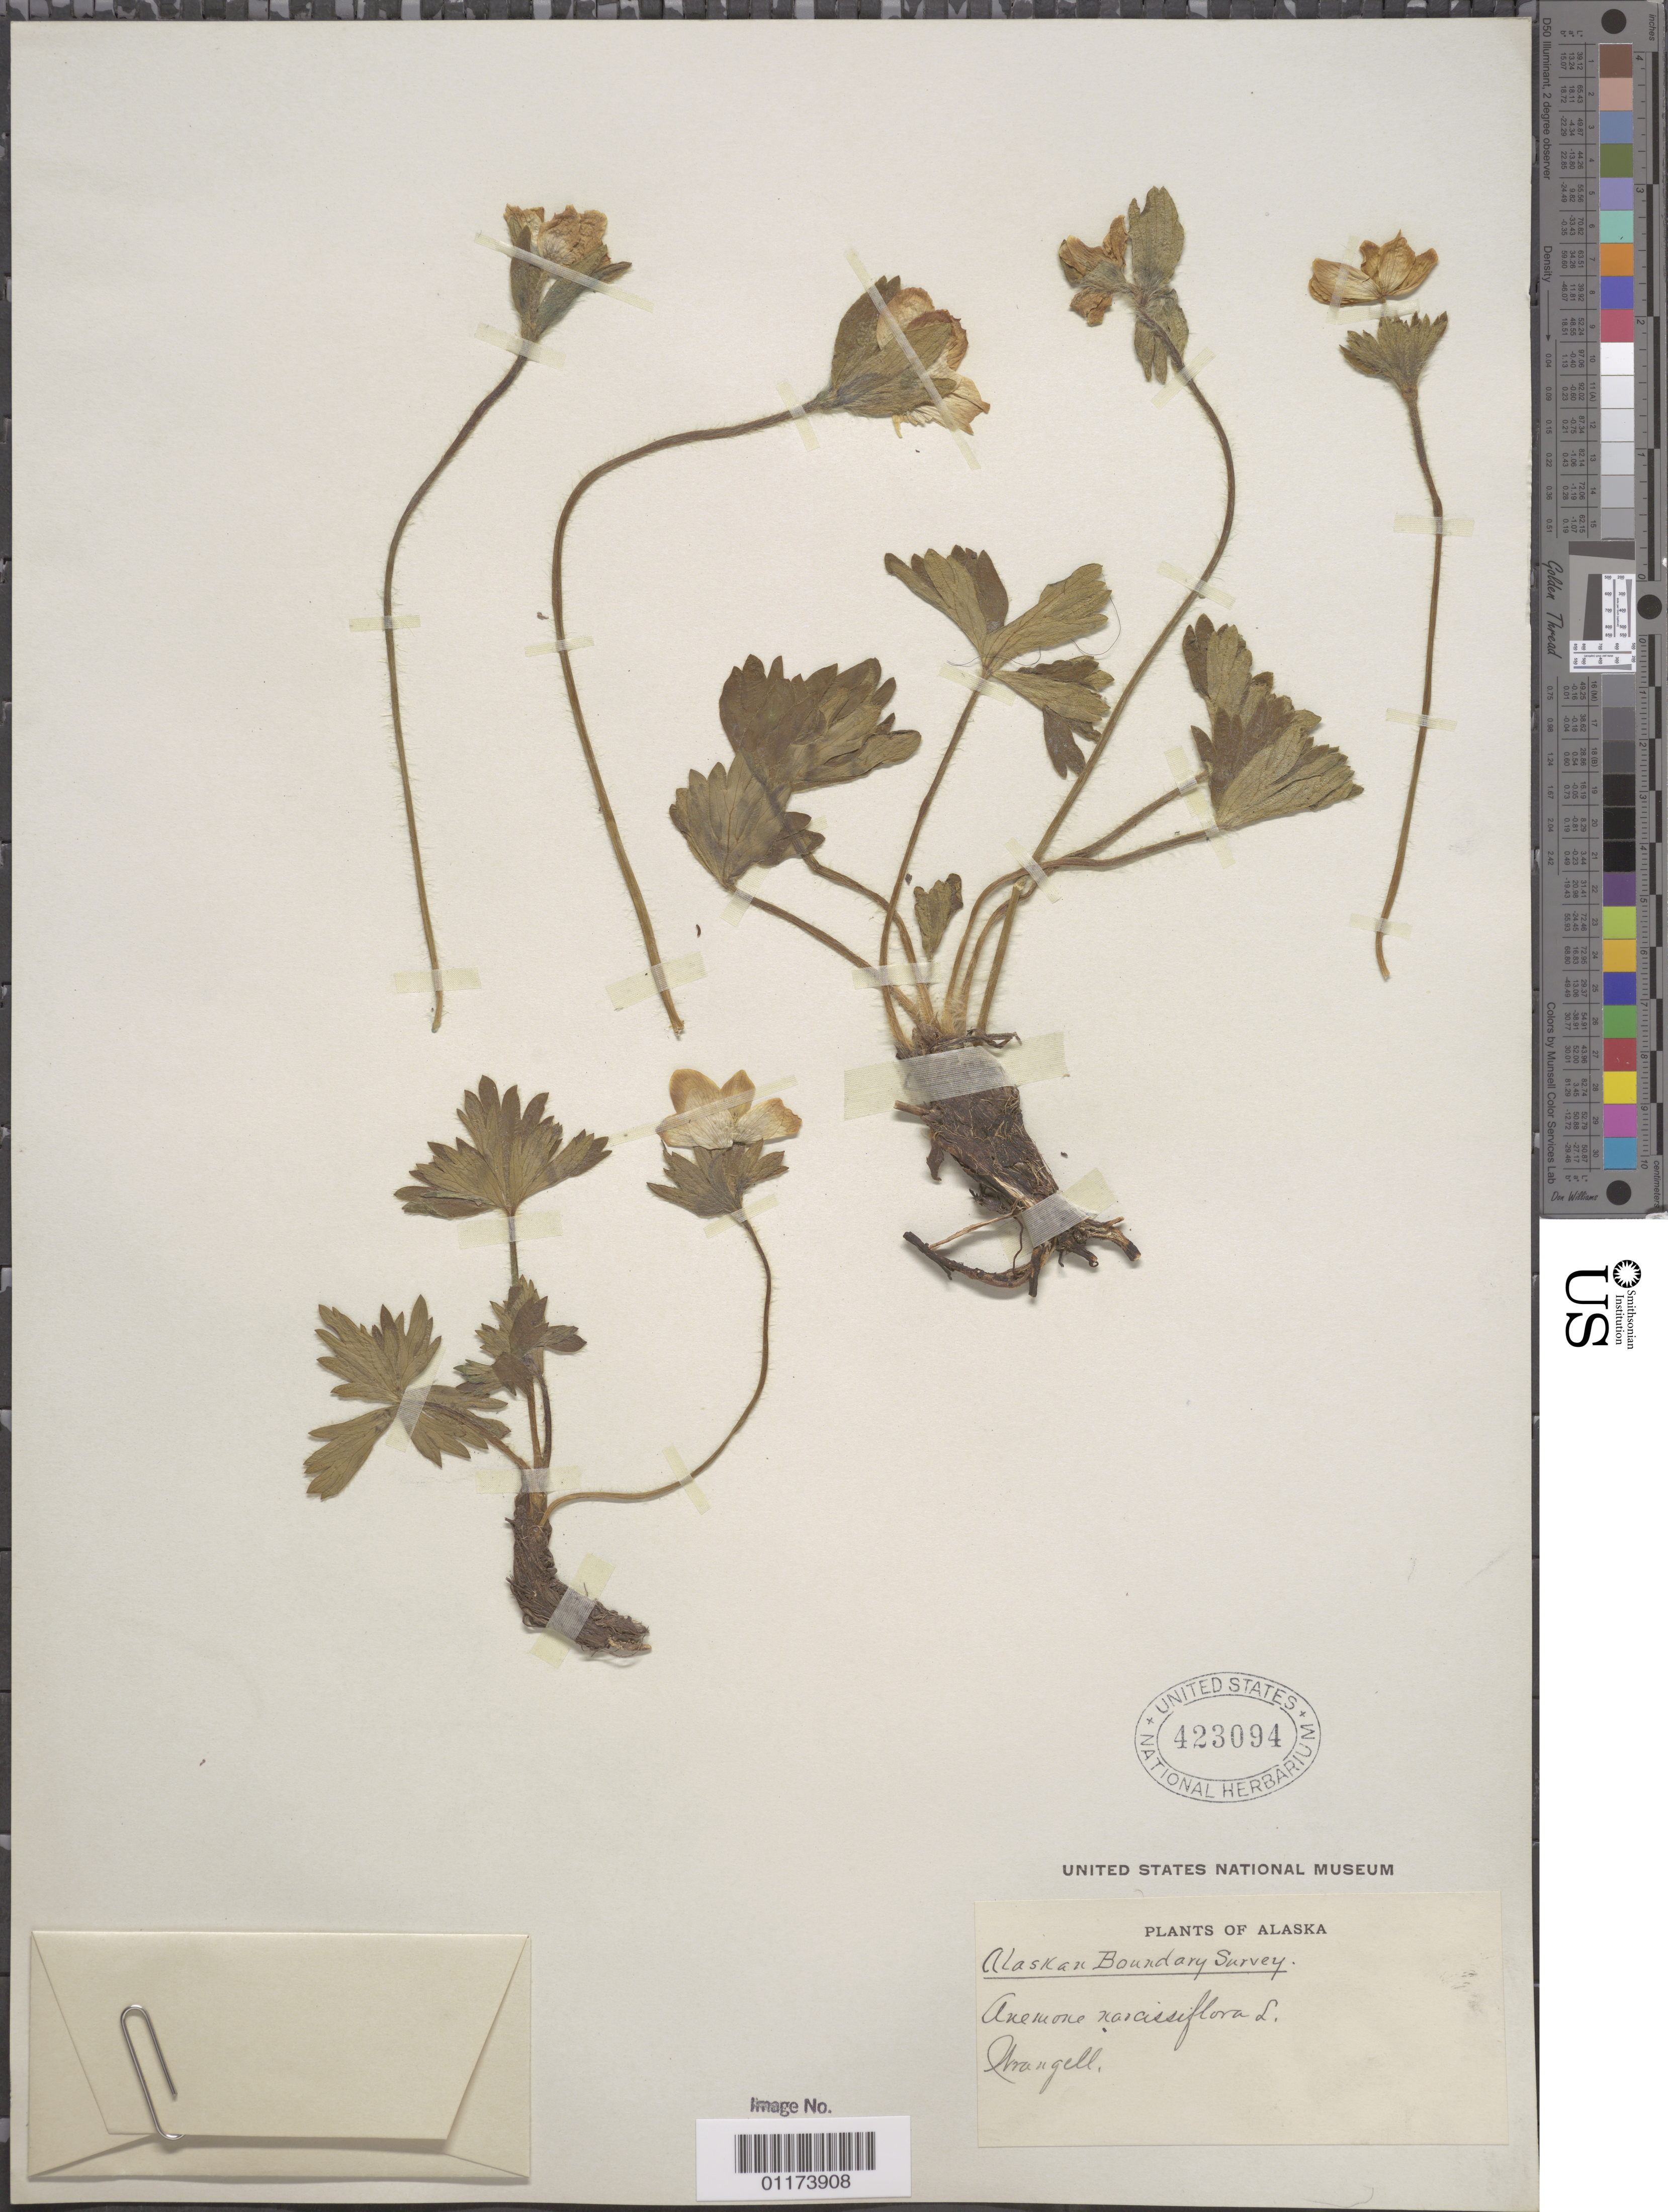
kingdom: Plantae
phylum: Tracheophyta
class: Magnoliopsida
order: Ranunculales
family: Ranunculaceae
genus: Anemone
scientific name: Anemone narcissiflora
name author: L.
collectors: F. P. Wrangell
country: United States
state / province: Alaska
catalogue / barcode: US 423094